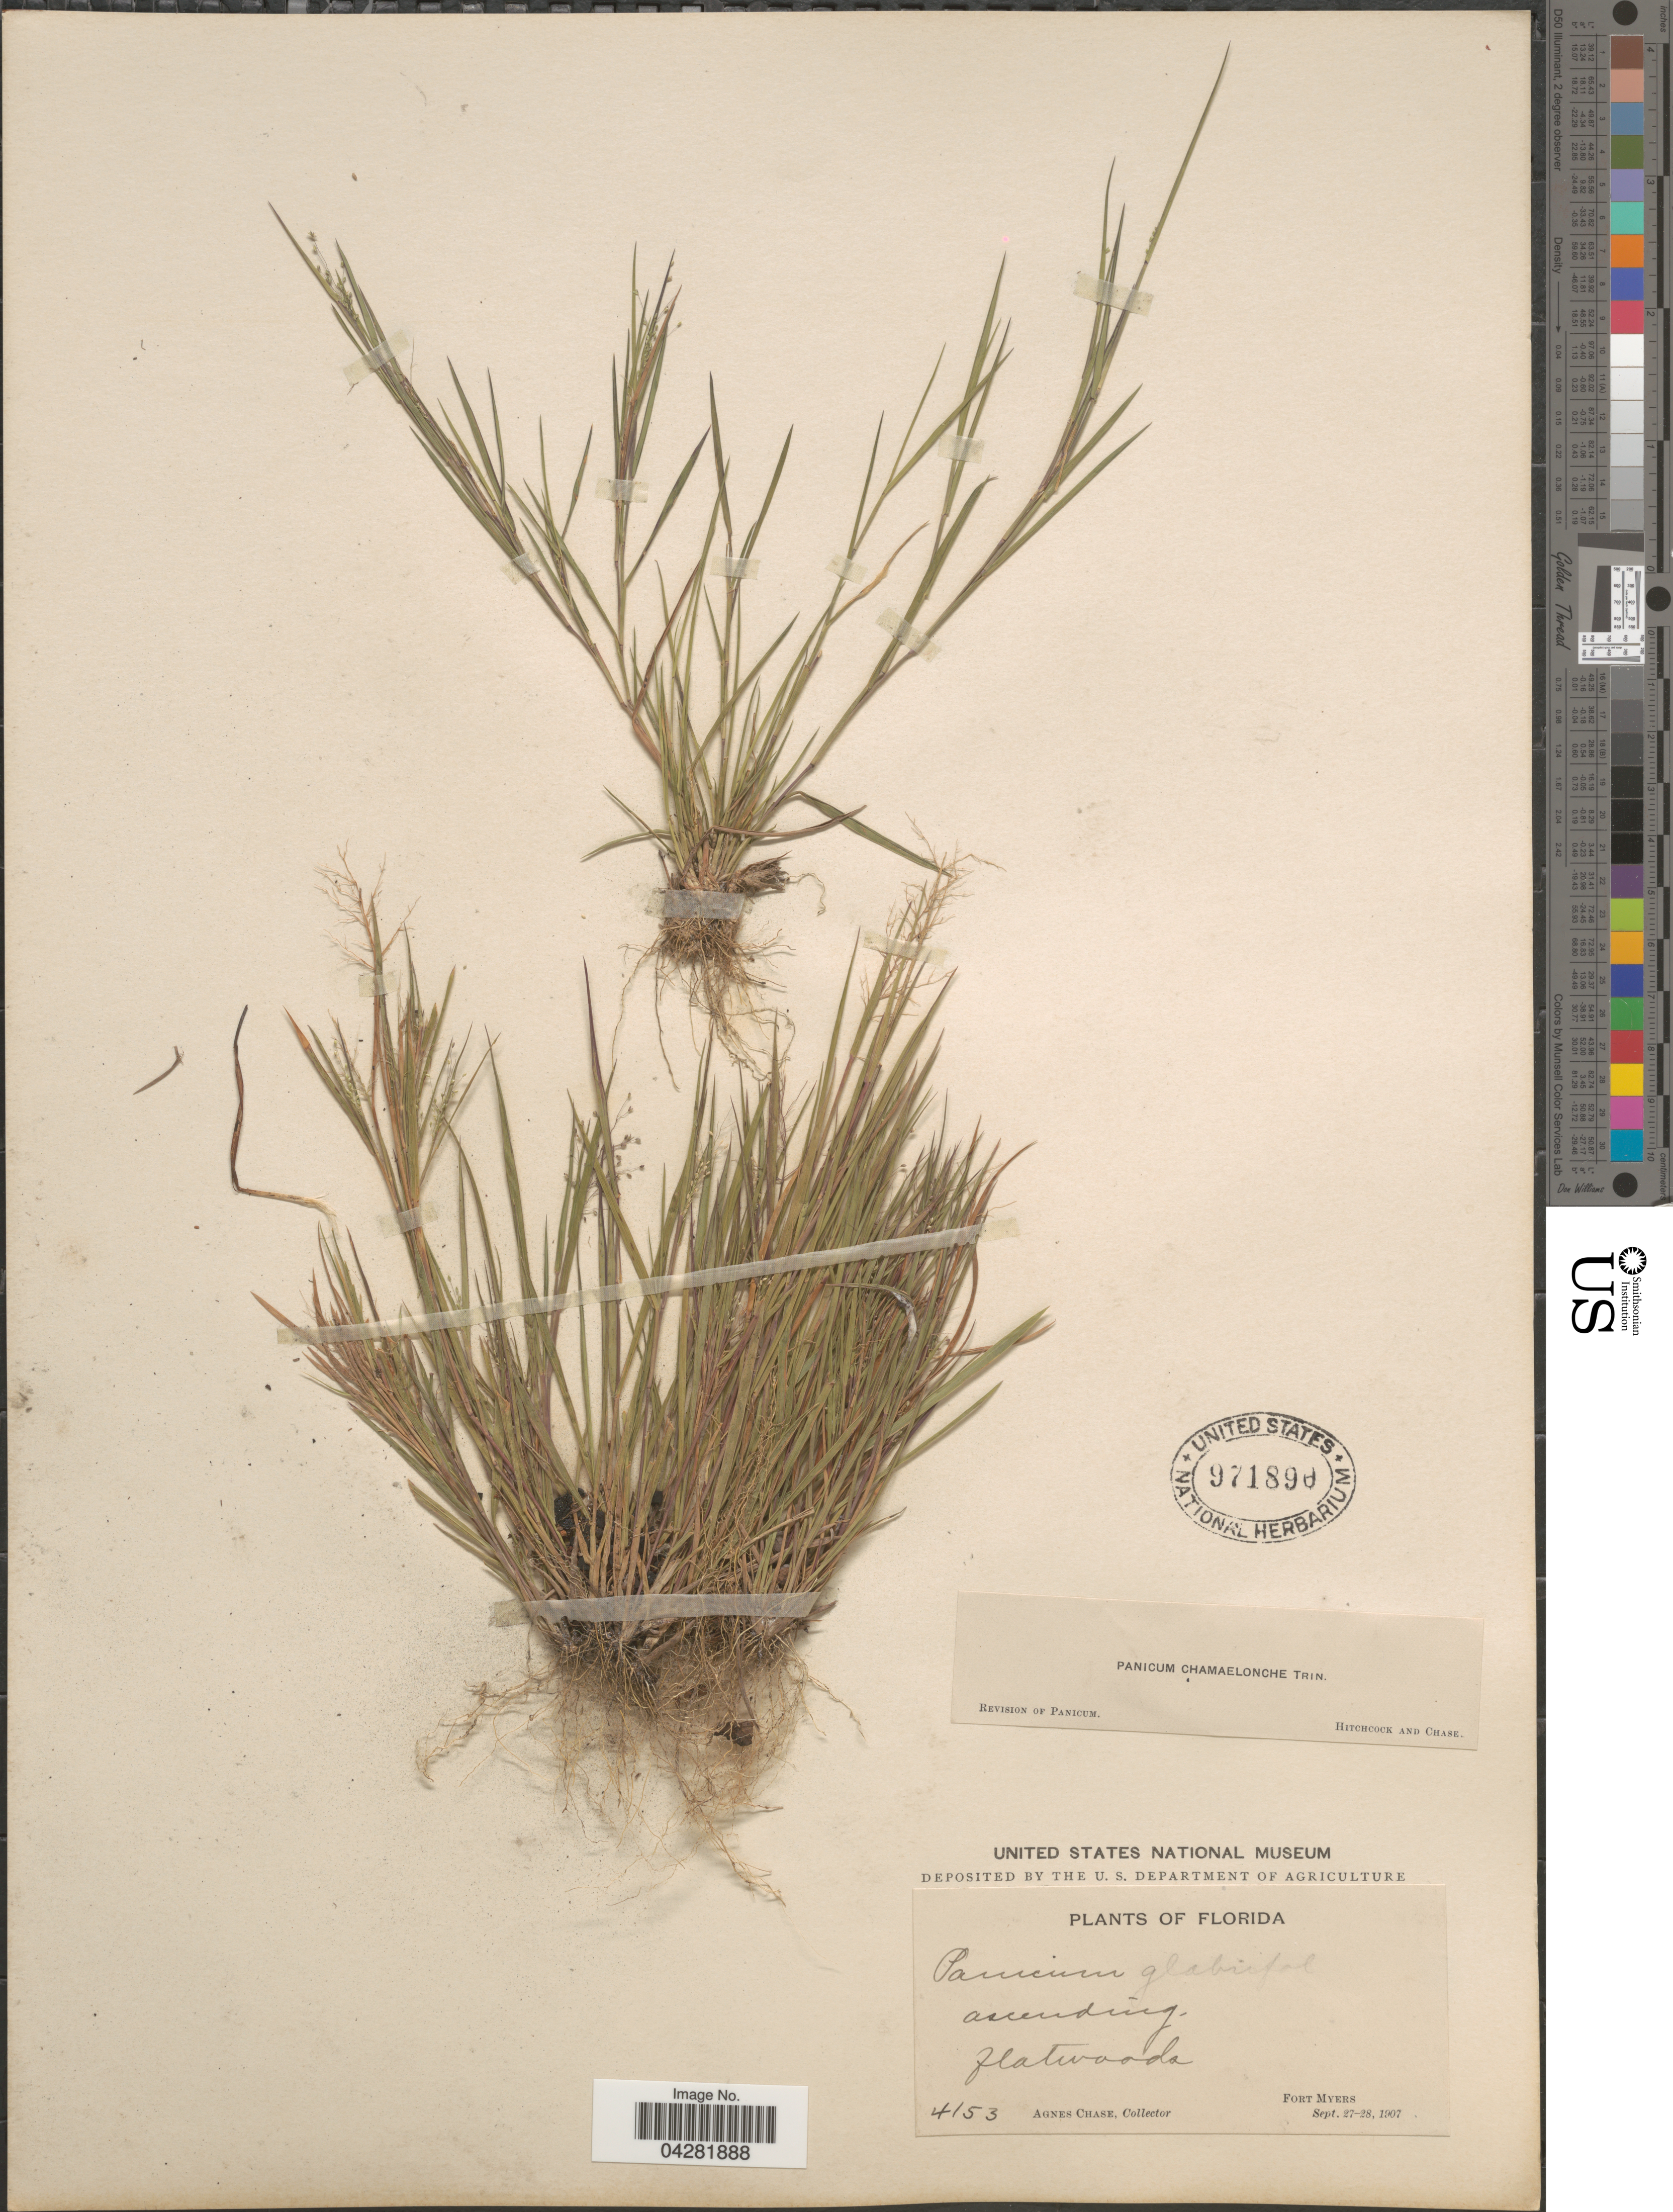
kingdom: Plantae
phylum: Tracheophyta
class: Liliopsida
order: Poales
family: Poaceae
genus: Dichanthelium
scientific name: Dichanthelium ensifolium var. ensifolium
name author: (Baldwin ex Elliot) Gould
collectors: A. Chase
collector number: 4153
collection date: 1907-09-27/1907-09-28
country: United States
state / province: Florida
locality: Fort Myers.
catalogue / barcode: US 971890